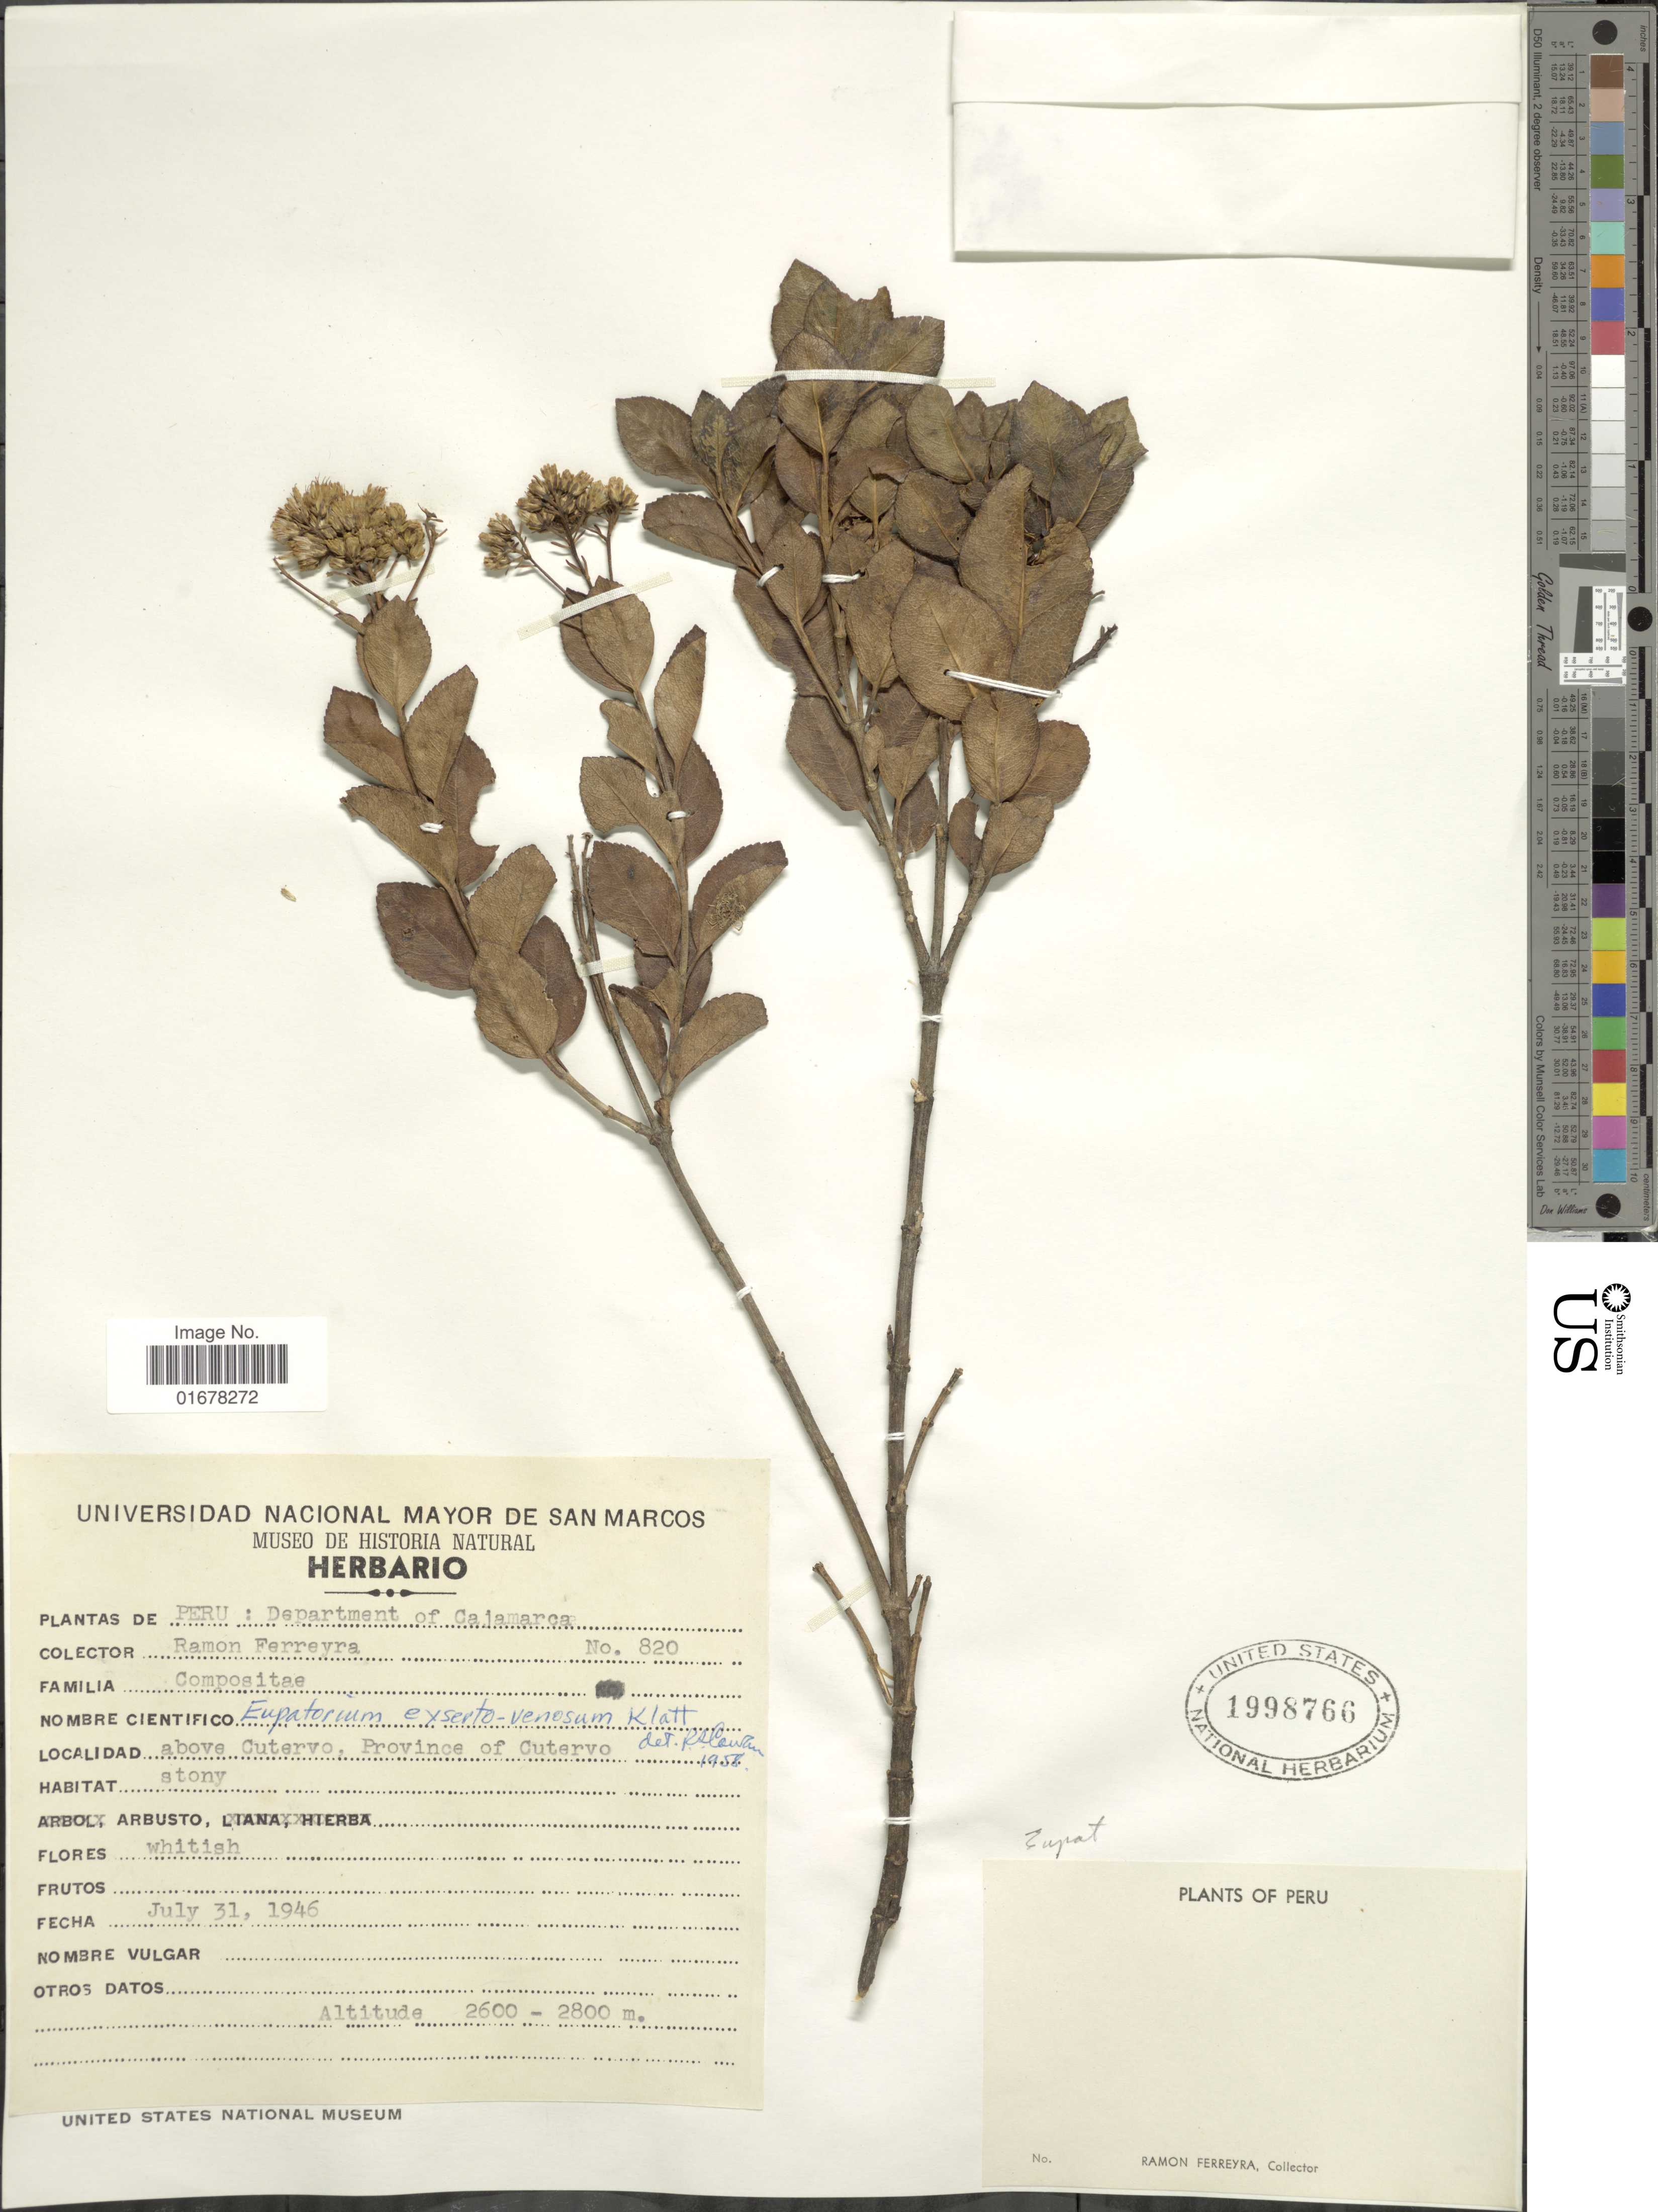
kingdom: Plantae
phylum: Tracheophyta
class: Magnoliopsida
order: Asterales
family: Asteraceae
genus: Ageratina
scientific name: Ageratina exserto-venosa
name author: (Klatt) R.M. King & H. Rob.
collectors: R. A. Ferreyra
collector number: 820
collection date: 1946-07-31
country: Peru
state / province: Cajamarca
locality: Department of Cajamarca, above Cutervo, Province of Cutervo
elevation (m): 2600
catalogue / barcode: US 1998766